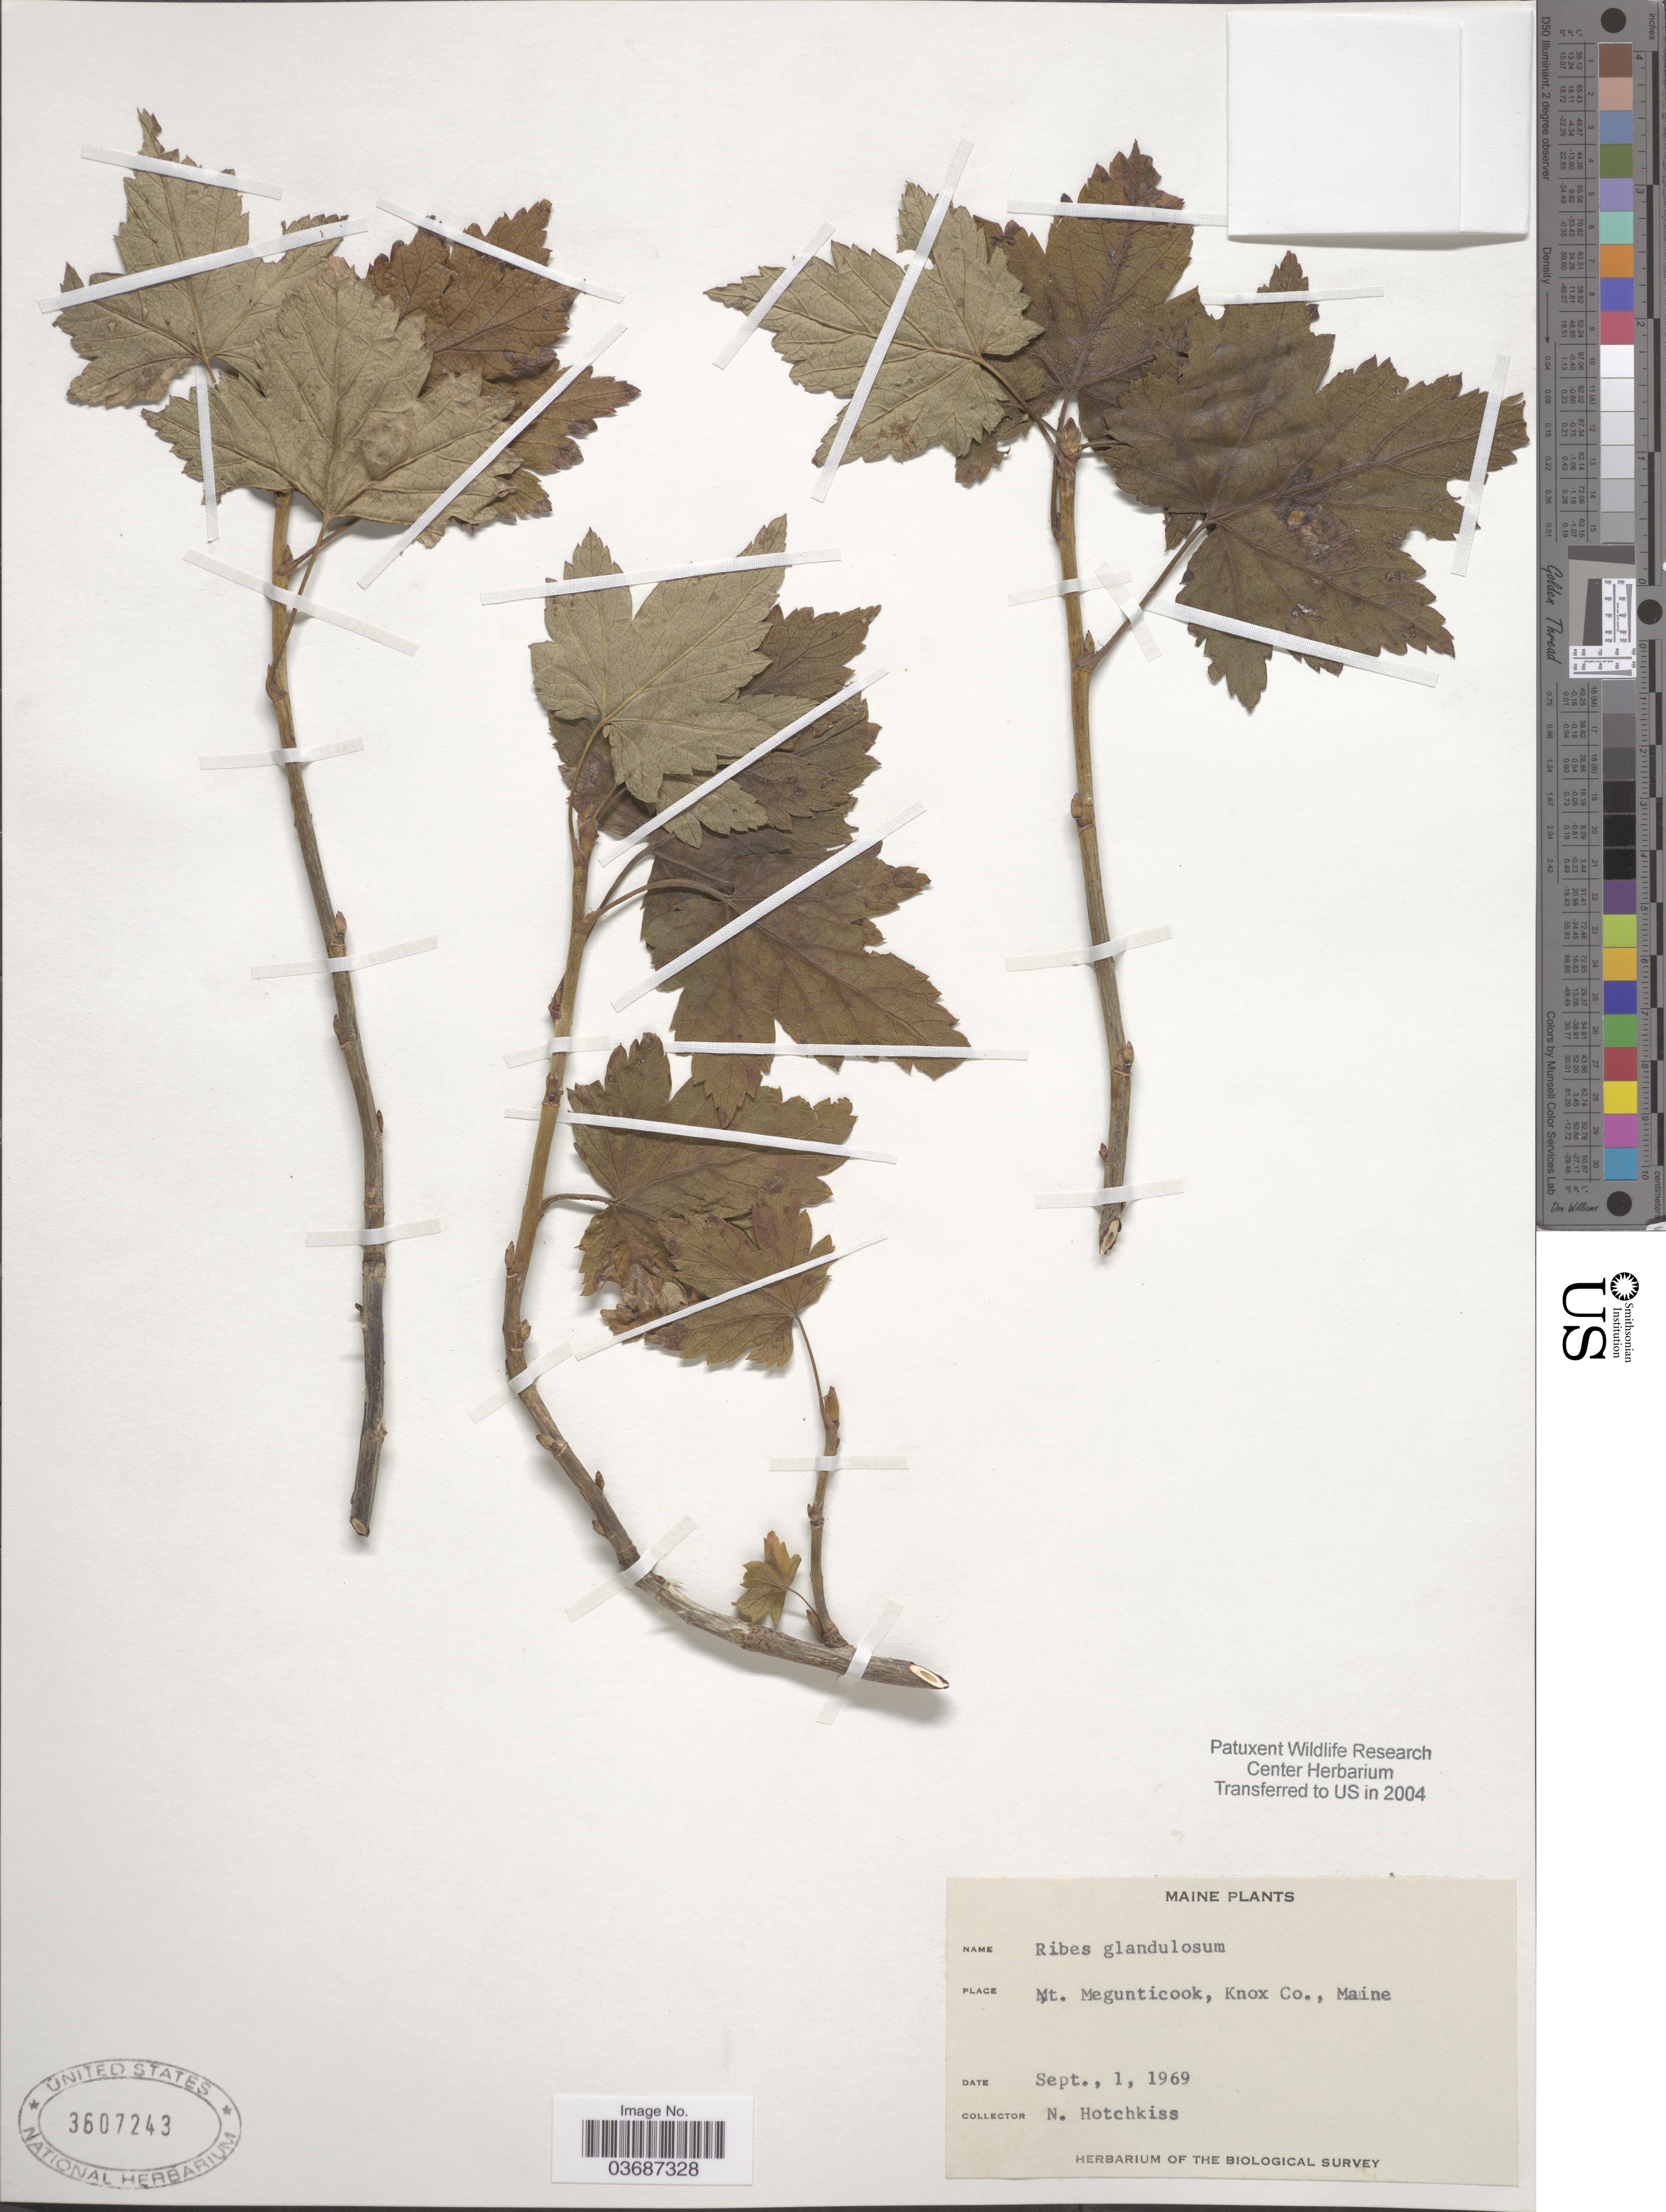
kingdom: Plantae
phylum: Tracheophyta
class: Magnoliopsida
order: Saxifragales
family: Grossulariaceae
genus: Ribes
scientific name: Ribes glandulosum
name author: Ruiz & Pav.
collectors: N. Hotchkiss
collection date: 1969-09-01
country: United States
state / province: Maine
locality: Mt. Megunticook, Knox Co. The Biological Survey.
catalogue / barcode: US 3607243